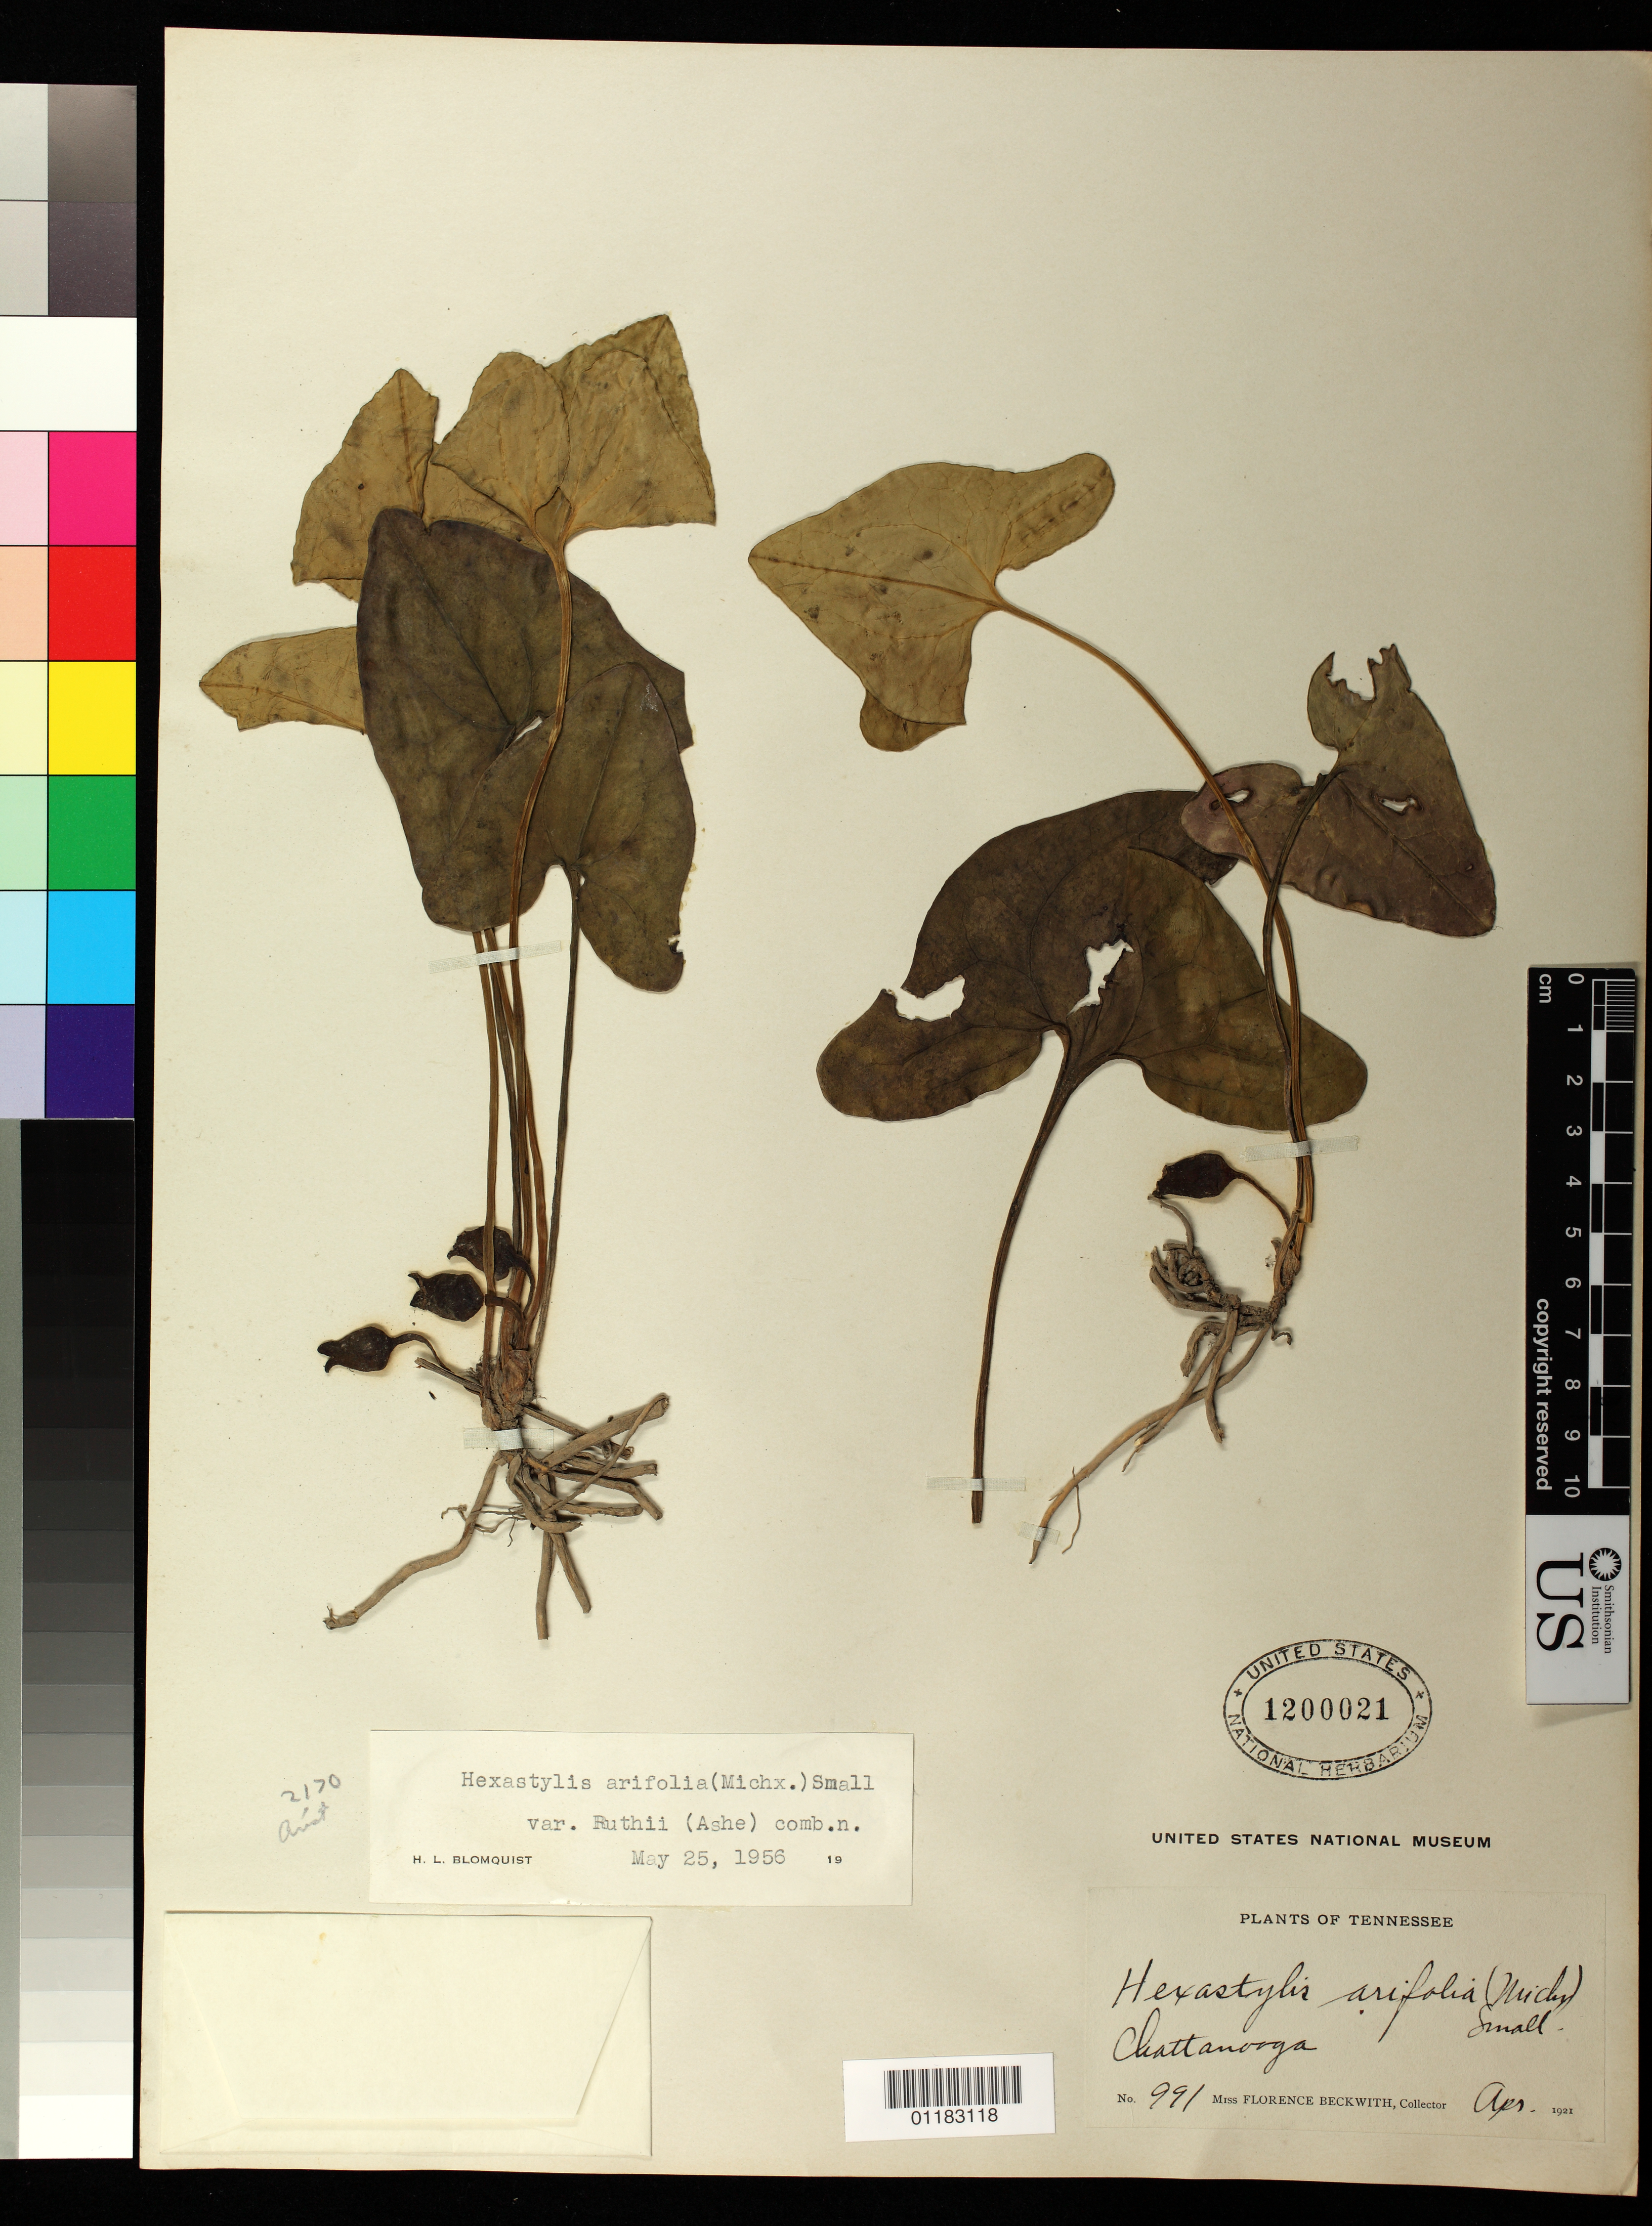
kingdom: Plantae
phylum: Tracheophyta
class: Magnoliopsida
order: Piperales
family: Aristolochiaceae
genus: Hexastylis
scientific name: Hexastylis ruthii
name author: Small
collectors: F. Beckwith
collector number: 991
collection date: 1911-04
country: United States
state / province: Tennessee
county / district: Hamilton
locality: Chattanooga, Hamilton County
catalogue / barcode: US 1200021